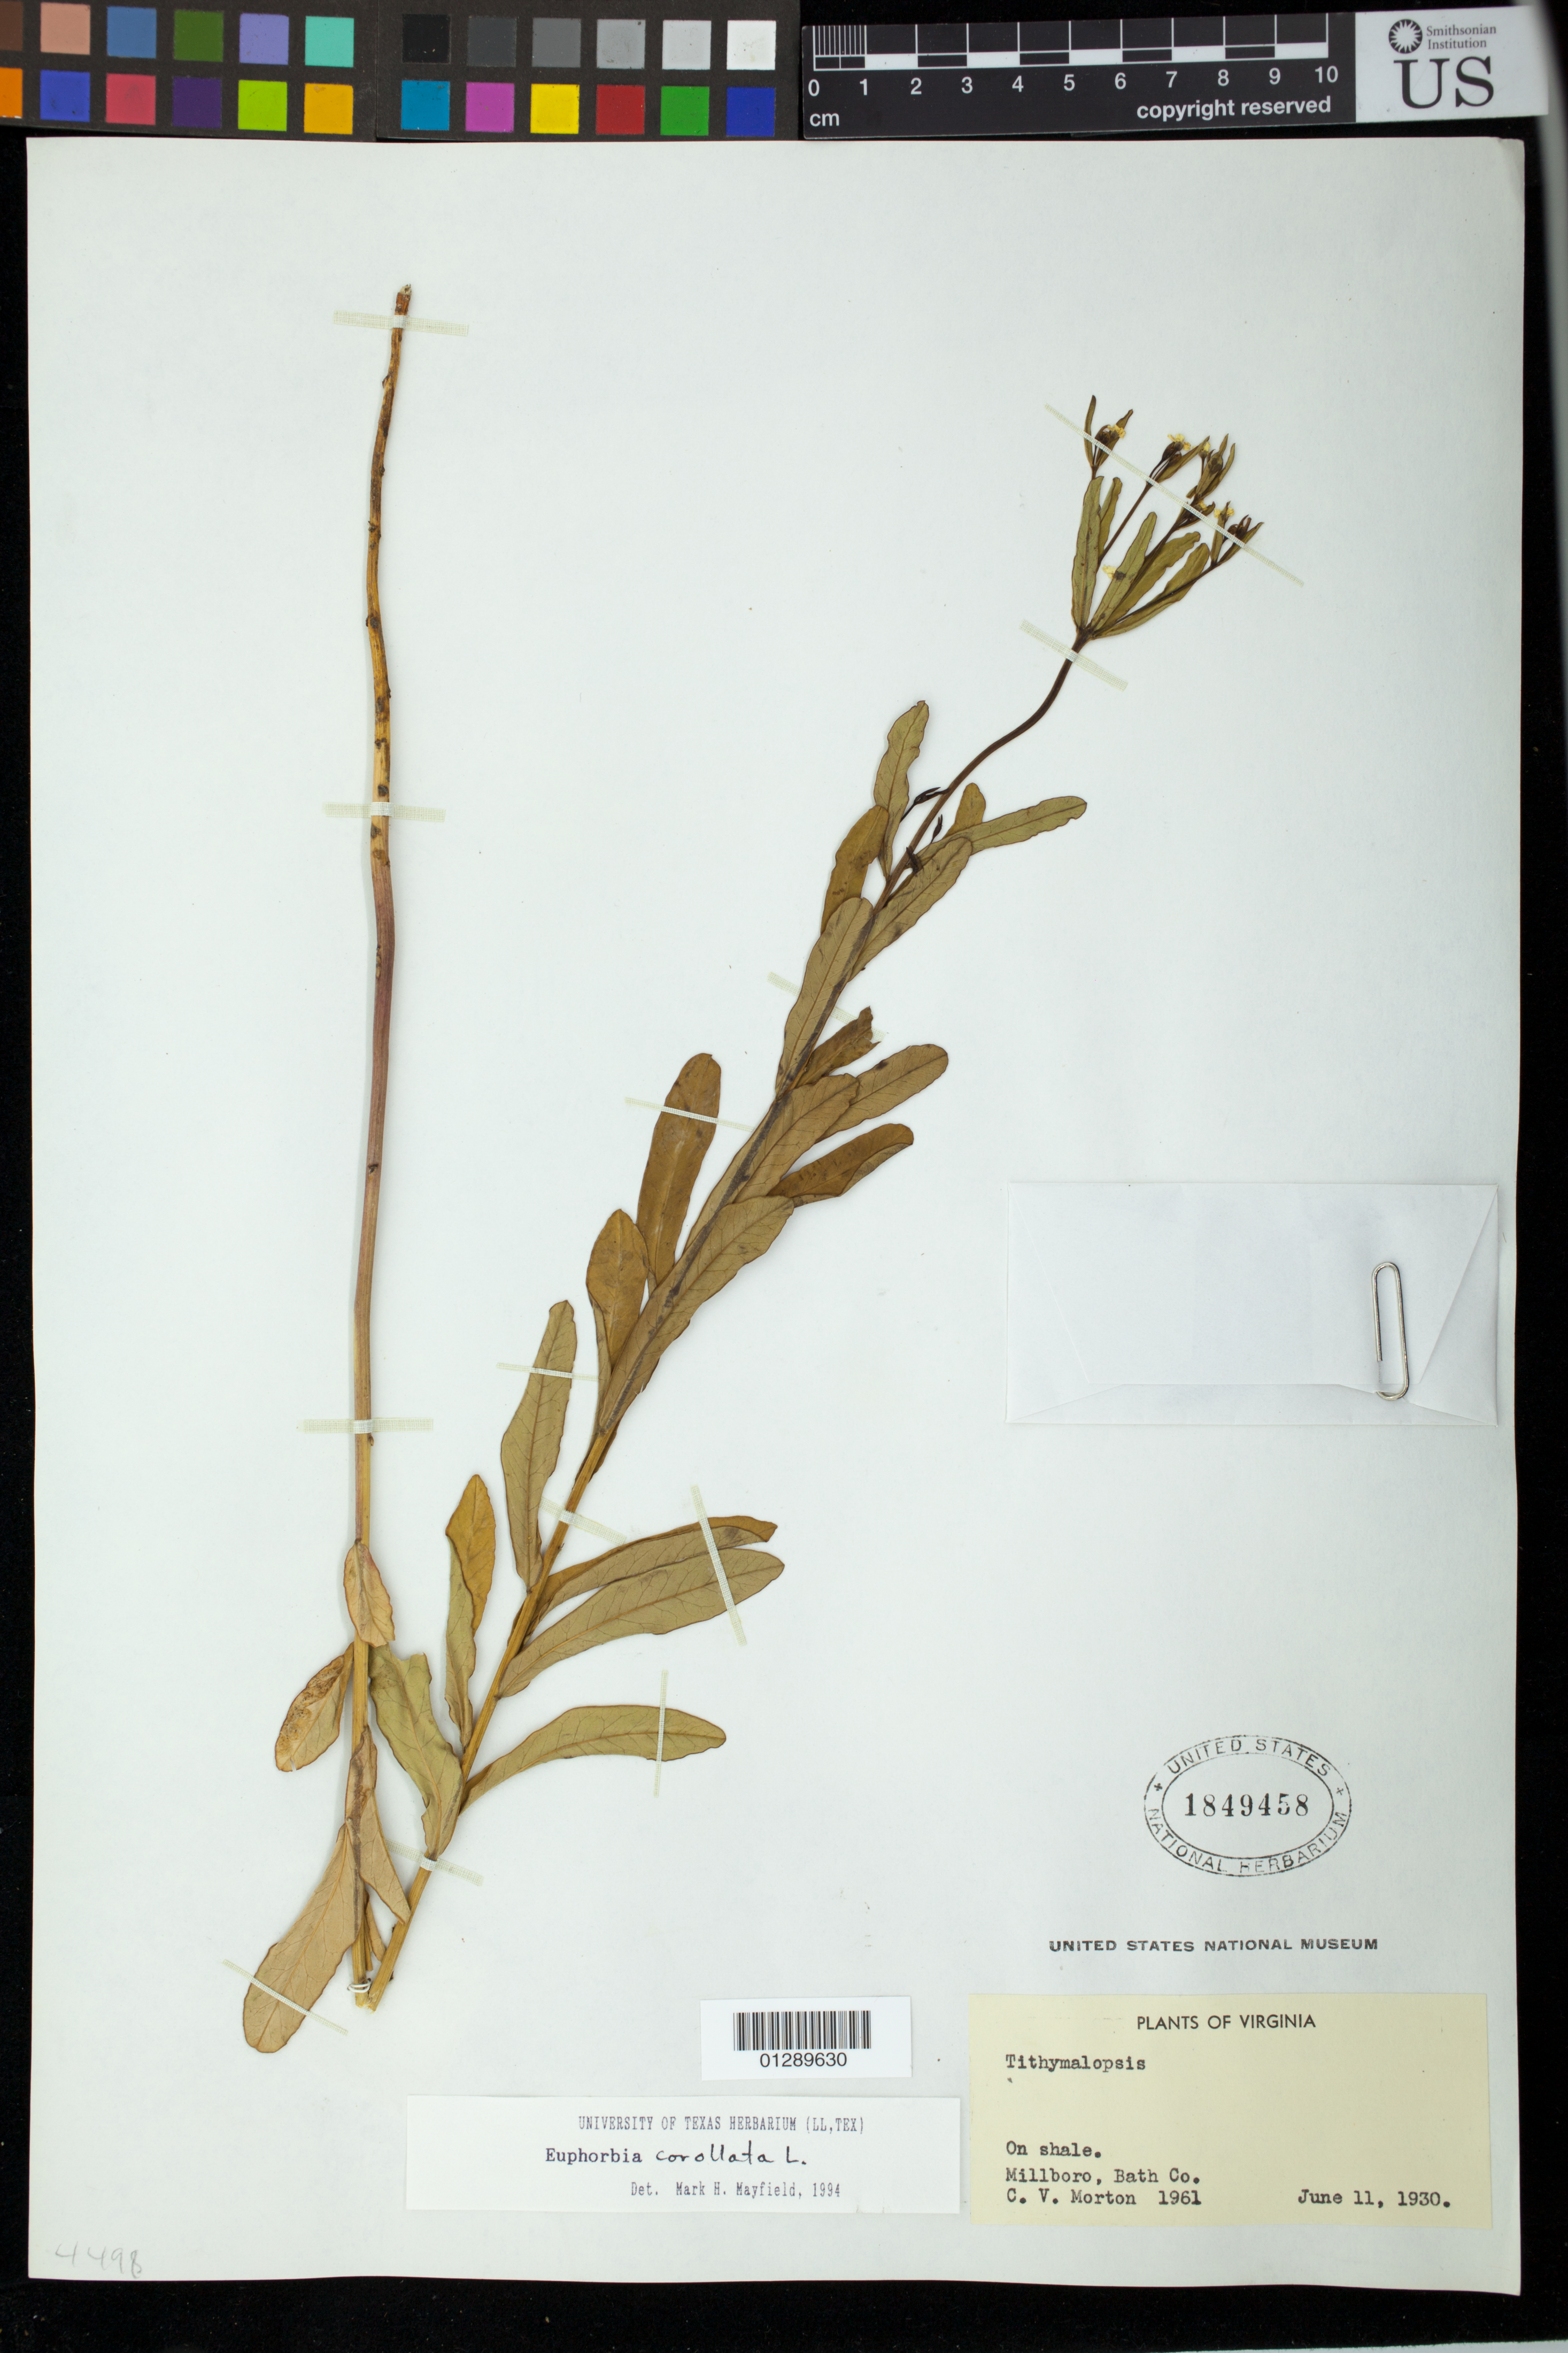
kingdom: Plantae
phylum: Tracheophyta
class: Magnoliopsida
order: Malpighiales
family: Euphorbiaceae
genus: Euphorbia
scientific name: Euphorbia corollata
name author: L.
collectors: C. V. Morton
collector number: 1961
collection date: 1930-06-11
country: United States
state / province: Virginia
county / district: Bath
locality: Millboro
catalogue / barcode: US 1849458